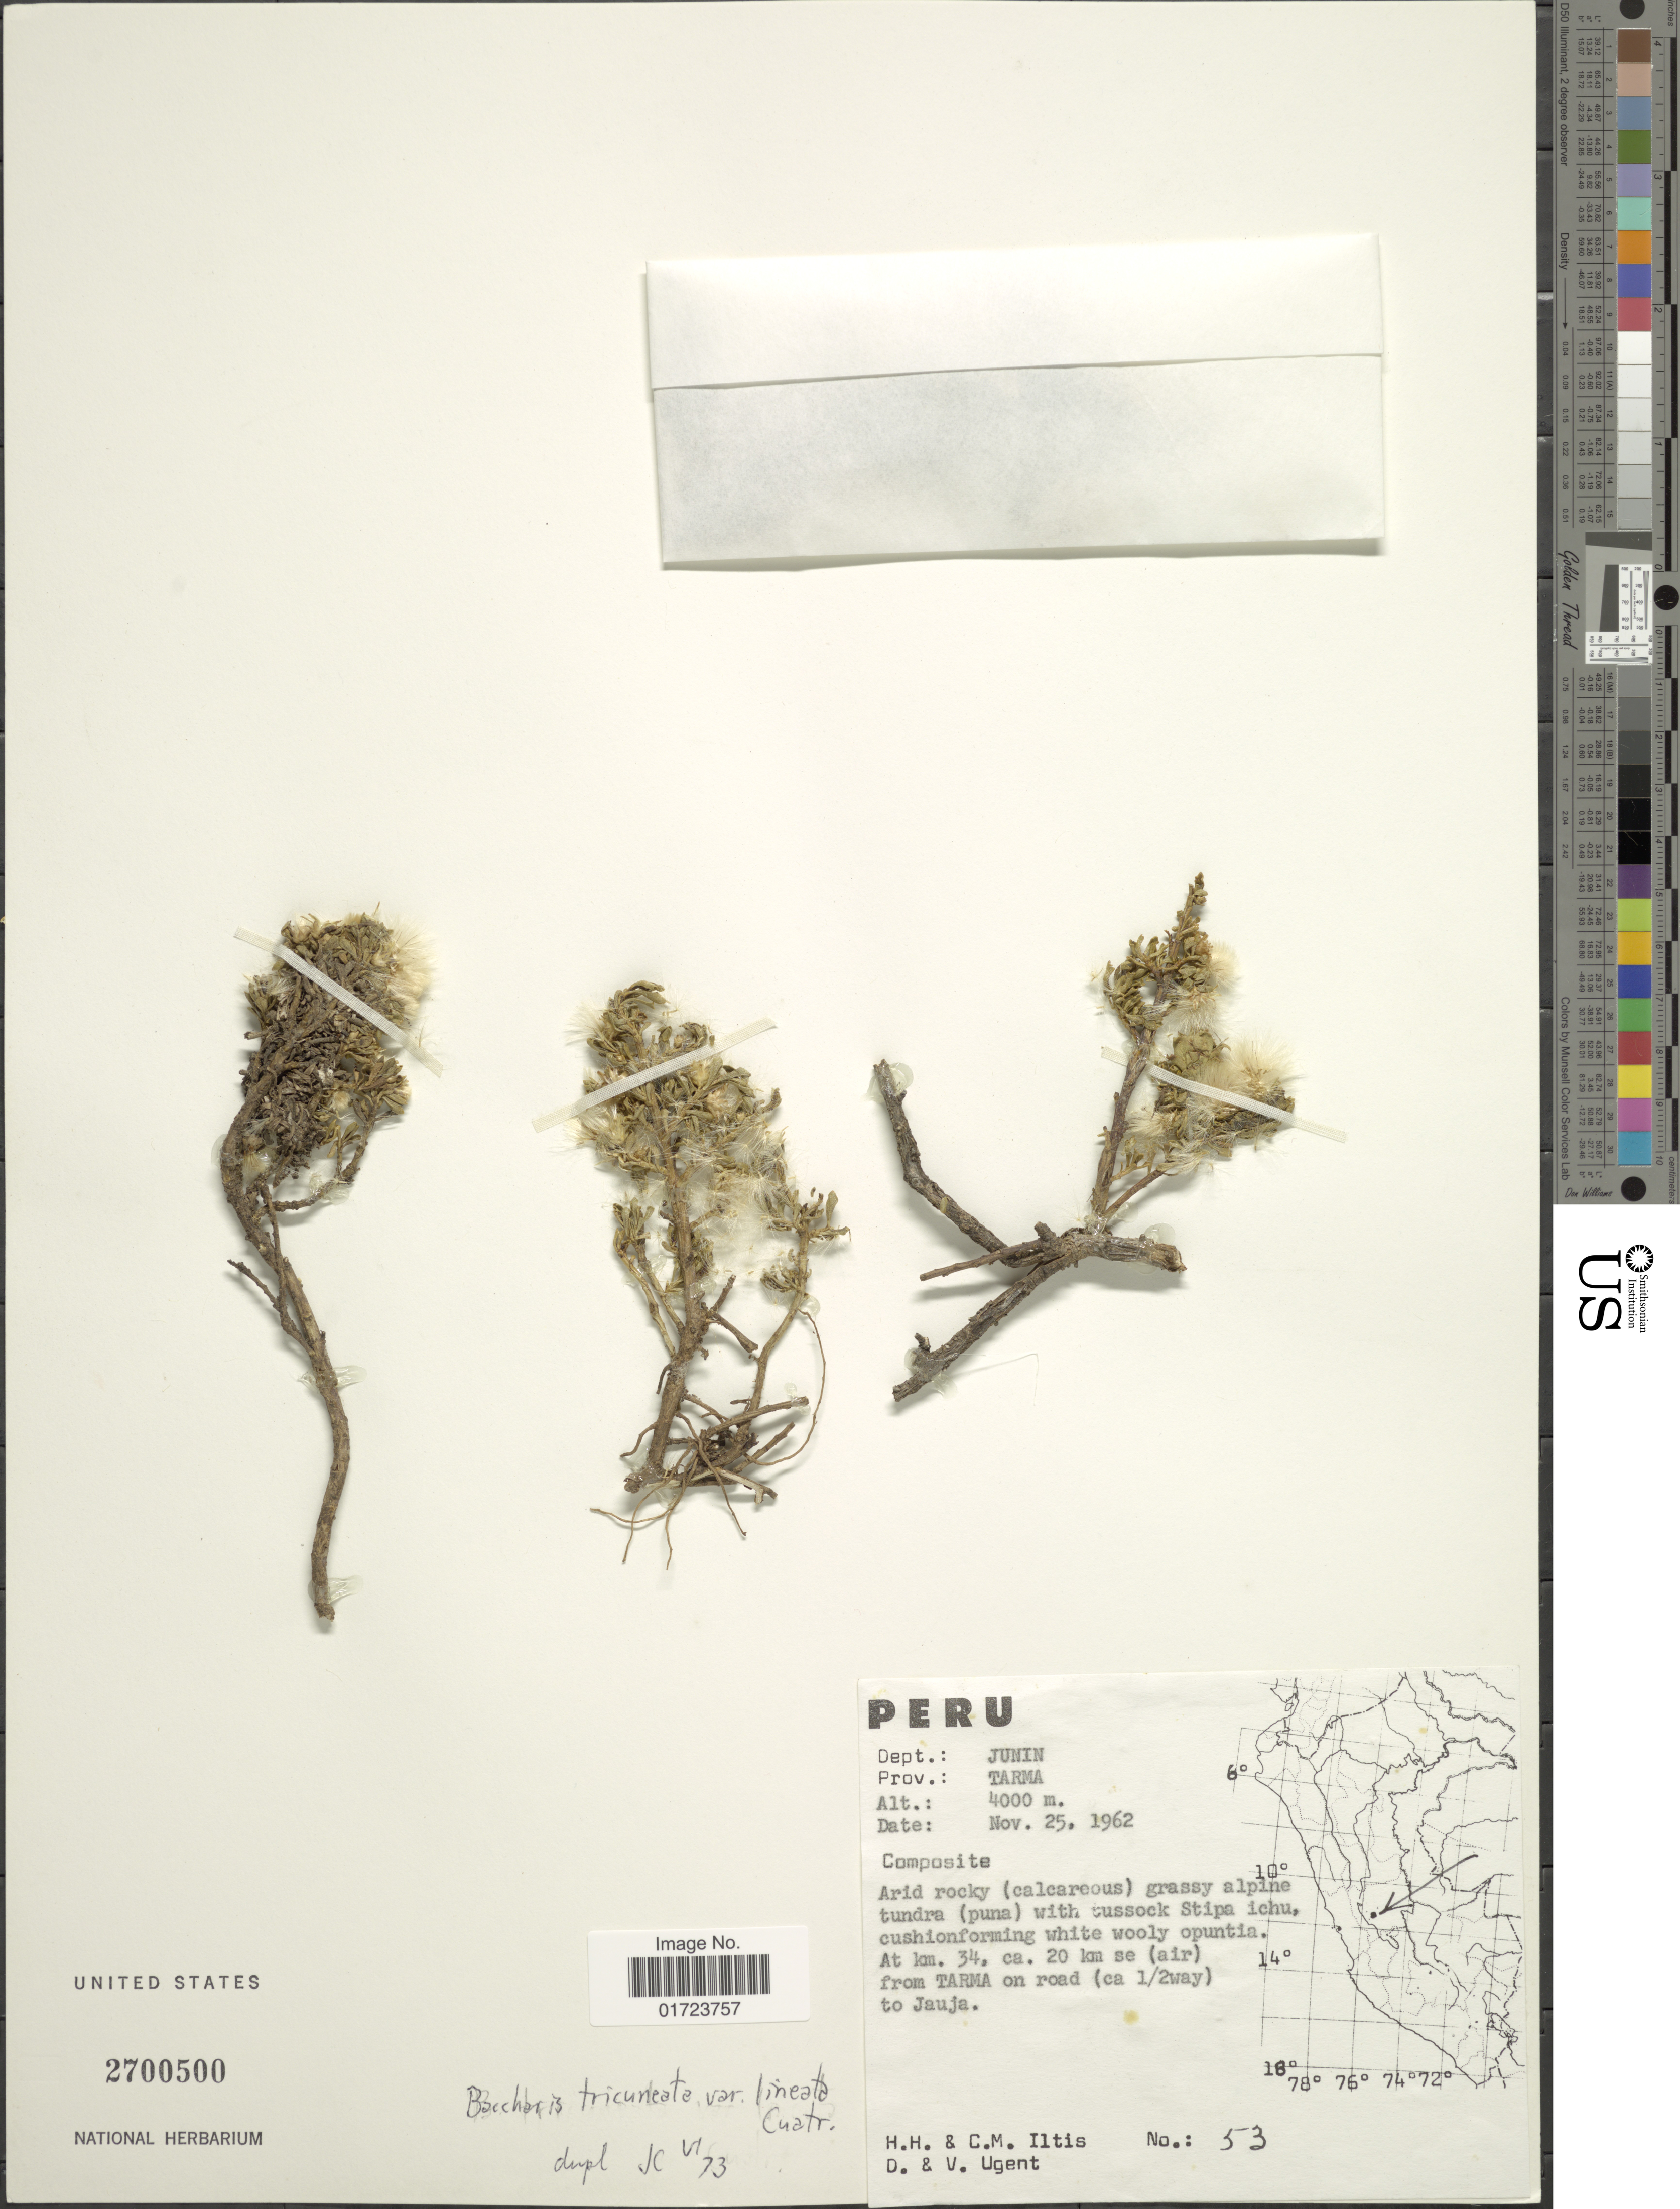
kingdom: Plantae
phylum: Tracheophyta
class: Magnoliopsida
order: Asterales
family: Asteraceae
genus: Baccharis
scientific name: Baccharis tricuneata var. lineata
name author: Cuatrec.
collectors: H. H. Iltis, C. M Iltis, D. Ugent & V. Ugent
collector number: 53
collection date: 1962-11-25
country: Peru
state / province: Junín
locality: Dept: Junin, Prov.: Tarma. At km.34, ca. 20 km se (air) from Tarma on road (ca ½way) to Jauja.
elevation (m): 4000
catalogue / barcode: US 2700500